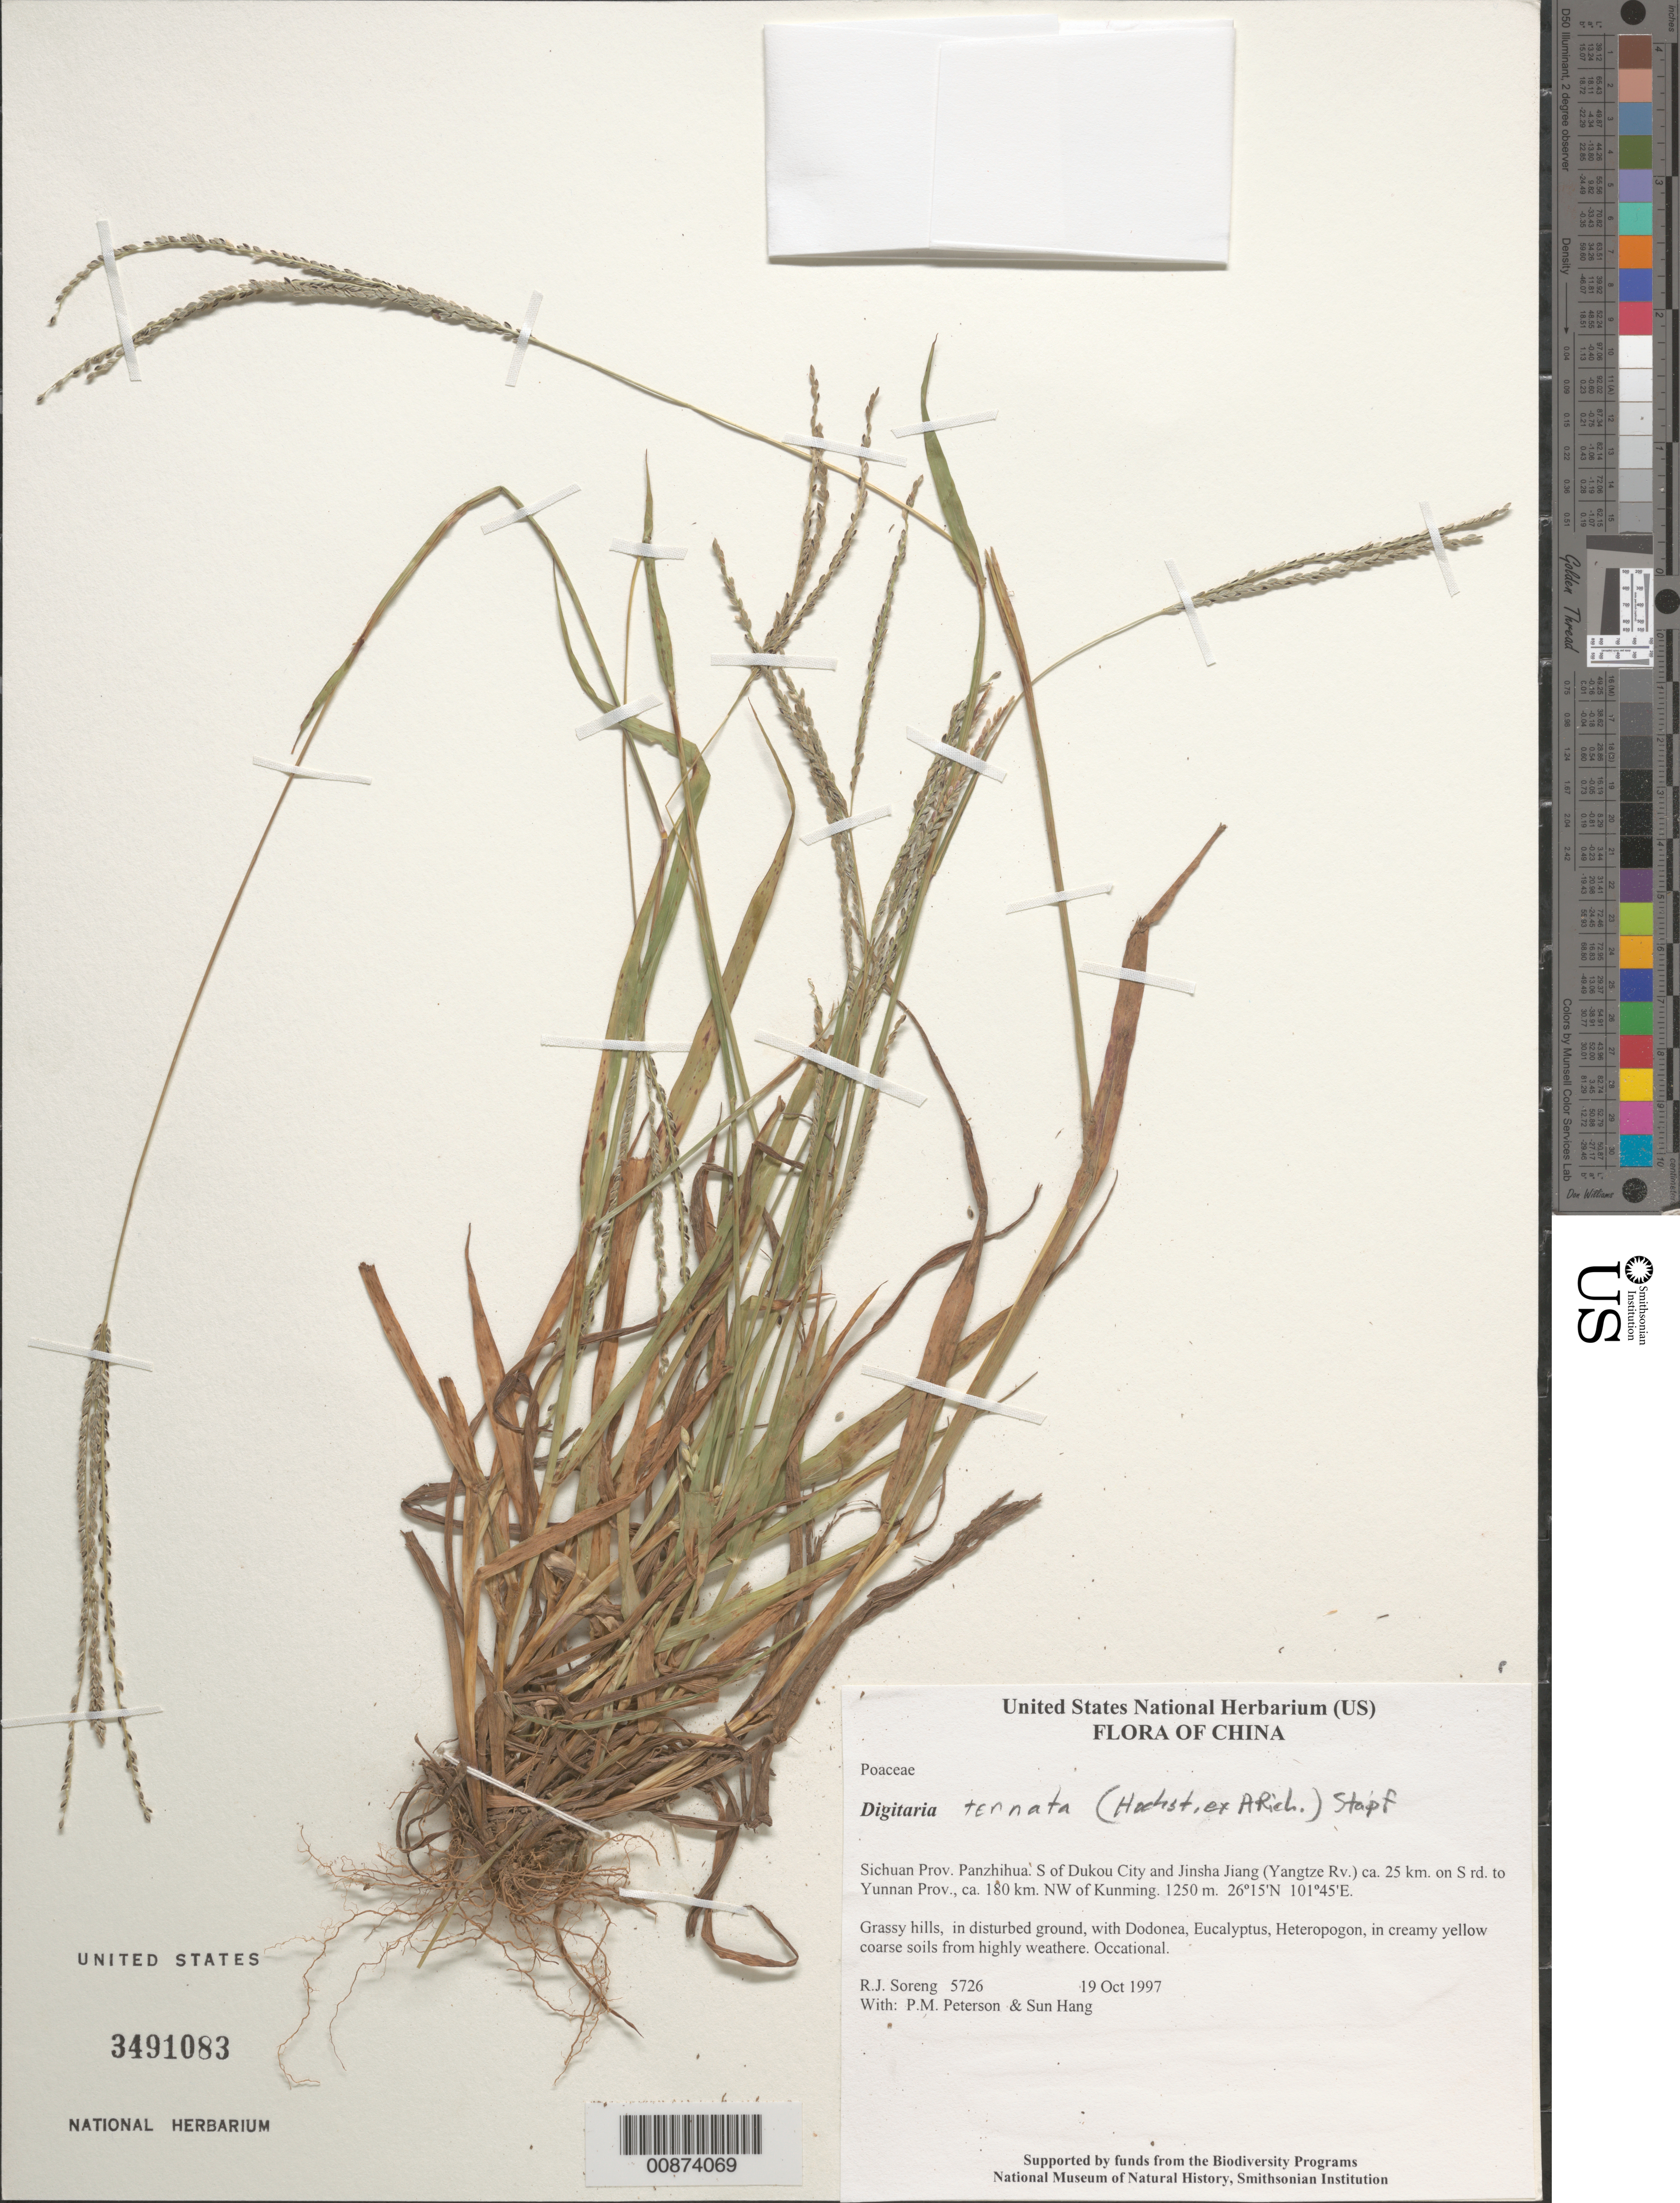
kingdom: Plantae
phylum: Tracheophyta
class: Liliopsida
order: Poales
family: Poaceae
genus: Digitaria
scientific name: Digitaria ternata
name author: (Hochr. ex A. Rich.) Stapf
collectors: R. J. Soreng, P. M. Peterson & Sun Hang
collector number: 5726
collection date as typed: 19 Oct 1997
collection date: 1997-10-19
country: China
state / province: Sichuan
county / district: Panzhihua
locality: S of Dukou City and Jinsha Jiang (Yangtze Rv.) ca. 25 km on S rd. to Yunnan Prov., ca. 180 km NW of Kunming.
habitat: Grassy hills, in disturbed ground, with Dodonea, Eucalyptus, Heteropogon, in creamy yellow coarse soils from highly weathere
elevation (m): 1250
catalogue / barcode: US 3491083